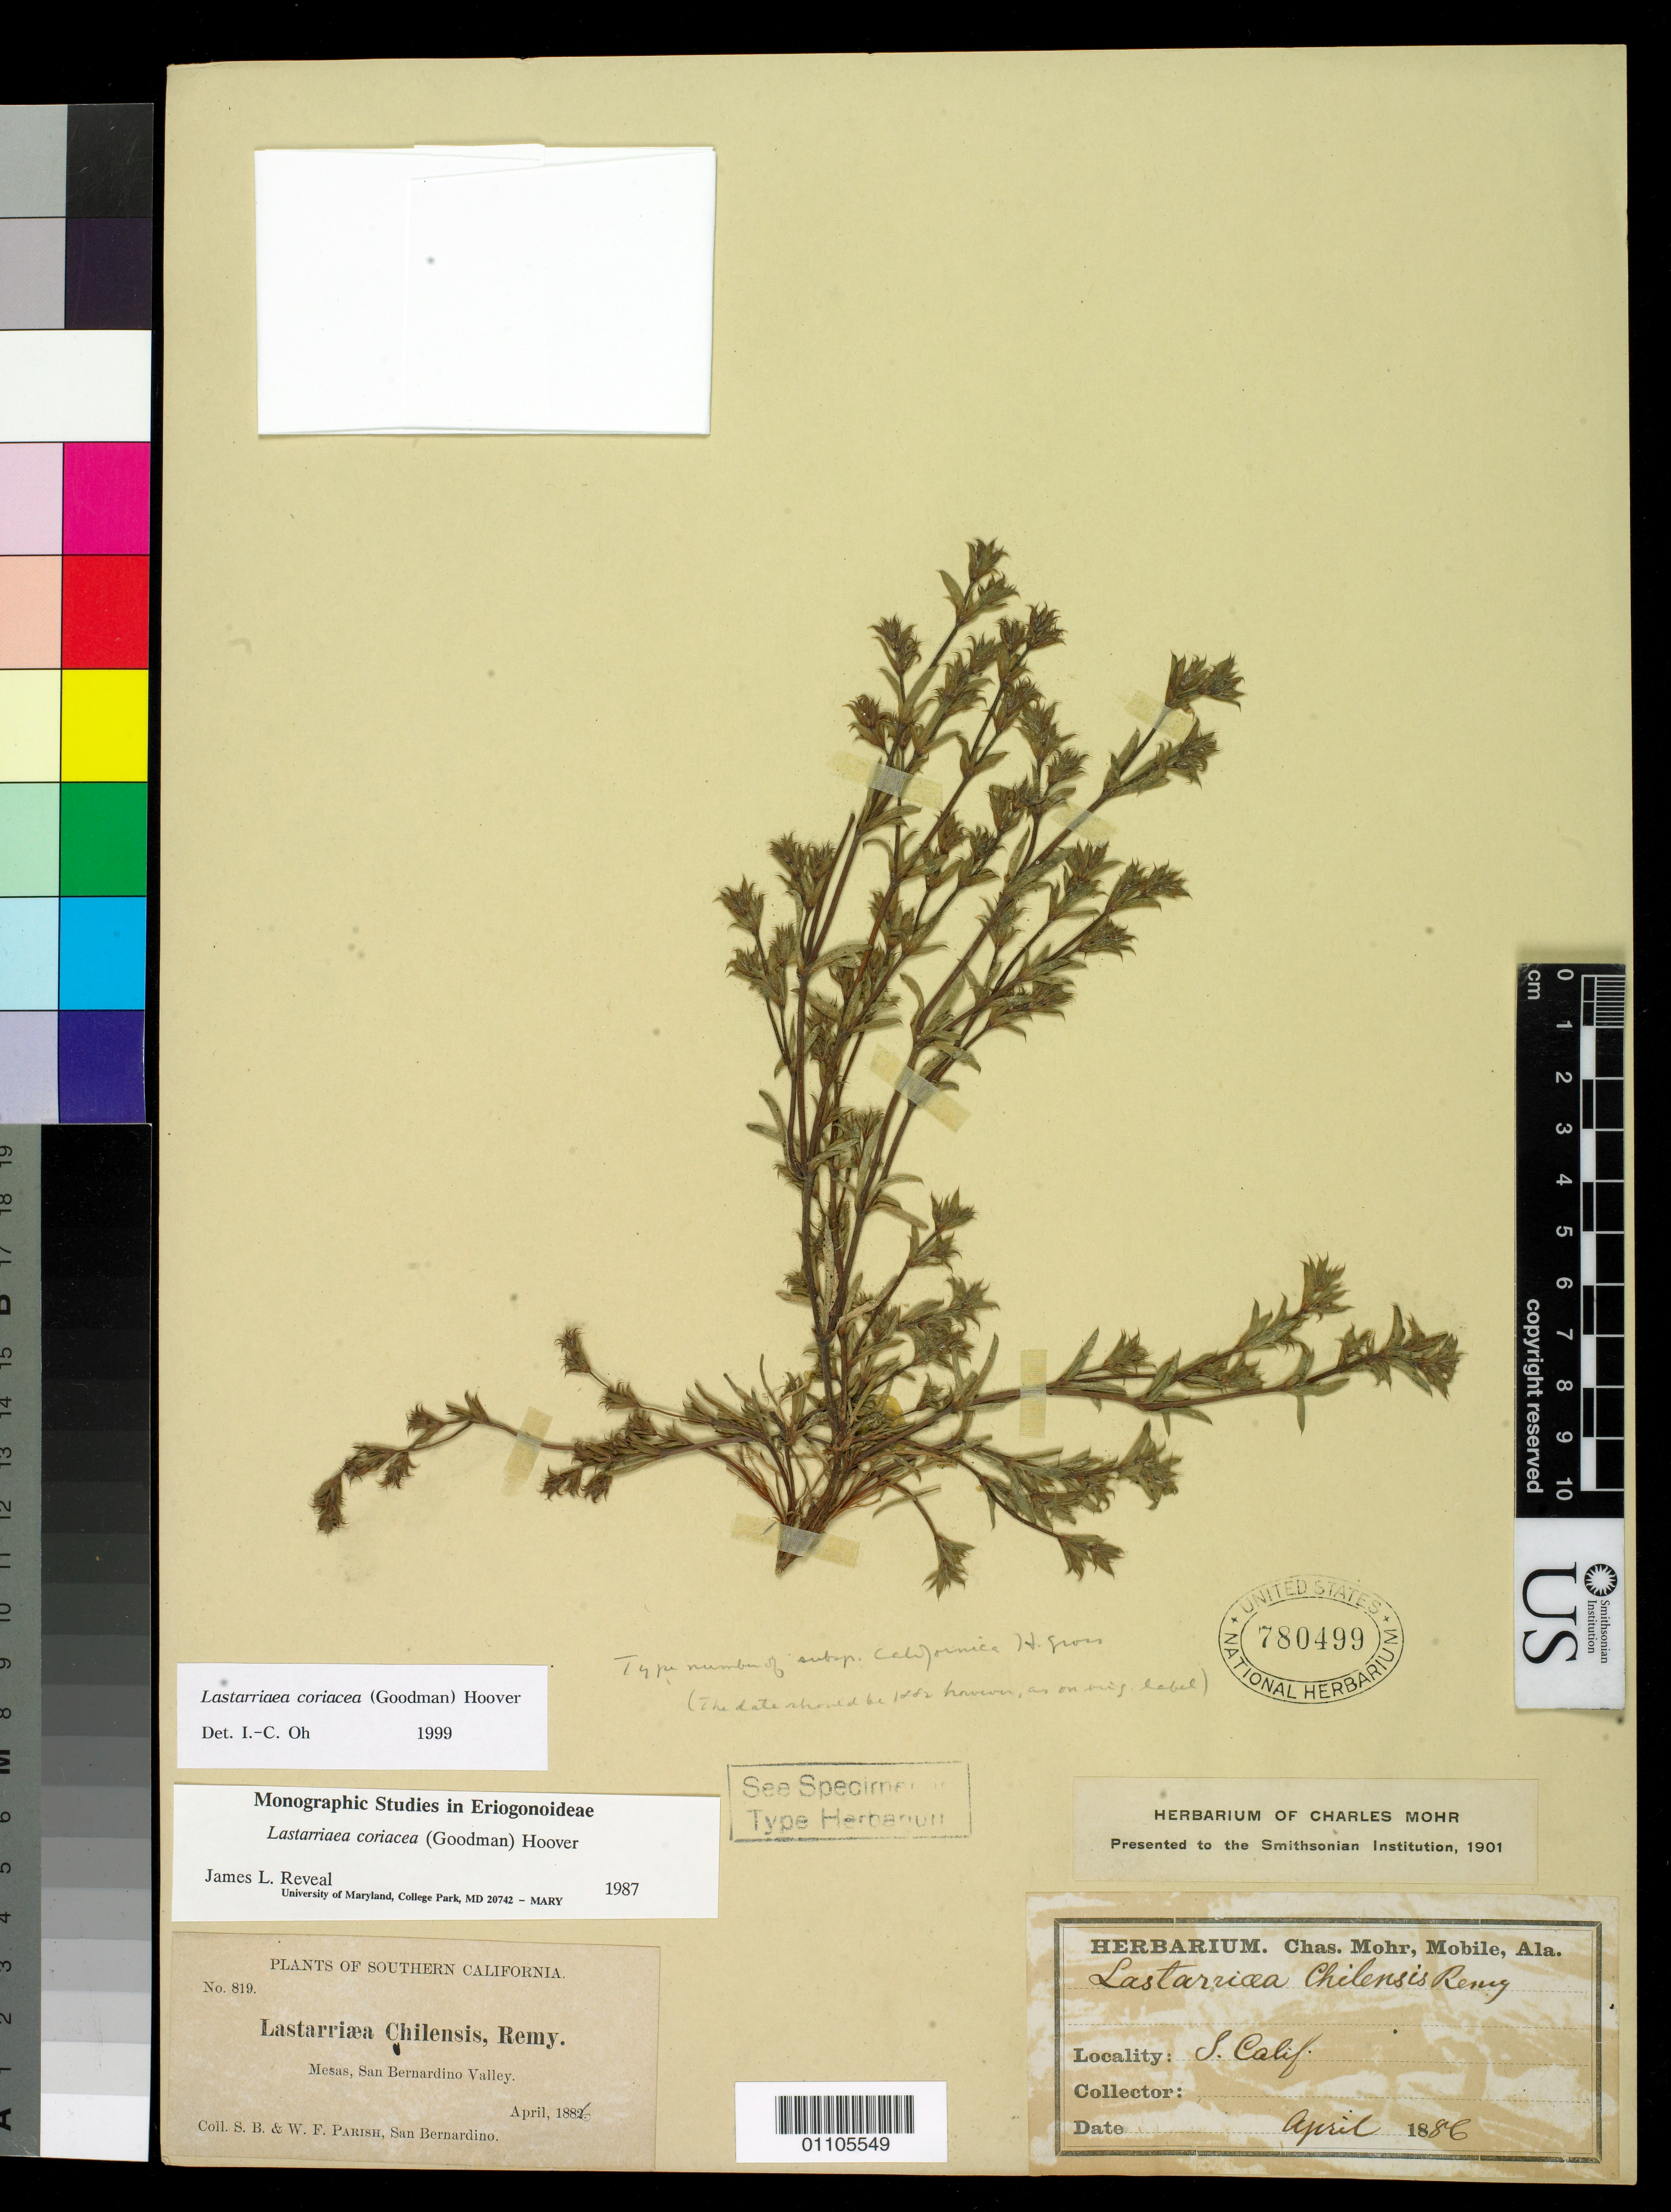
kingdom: Plantae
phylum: Tracheophyta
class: Magnoliopsida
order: Caryophyllales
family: Polygonaceae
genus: Chorizanthe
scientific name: Chorizanthe coriacea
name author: Goodman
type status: Isosyntype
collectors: S. B. Parish & W. F. Parish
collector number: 819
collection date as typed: Apr 1882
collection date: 1882-04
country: United States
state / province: California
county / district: San Bernardino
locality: Mesas, San Bernardino Valley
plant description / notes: Date on label originally printed "1882" (as on other US duplicate & cited in protologue) but apparently altered to "1886".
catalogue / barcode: US 780499